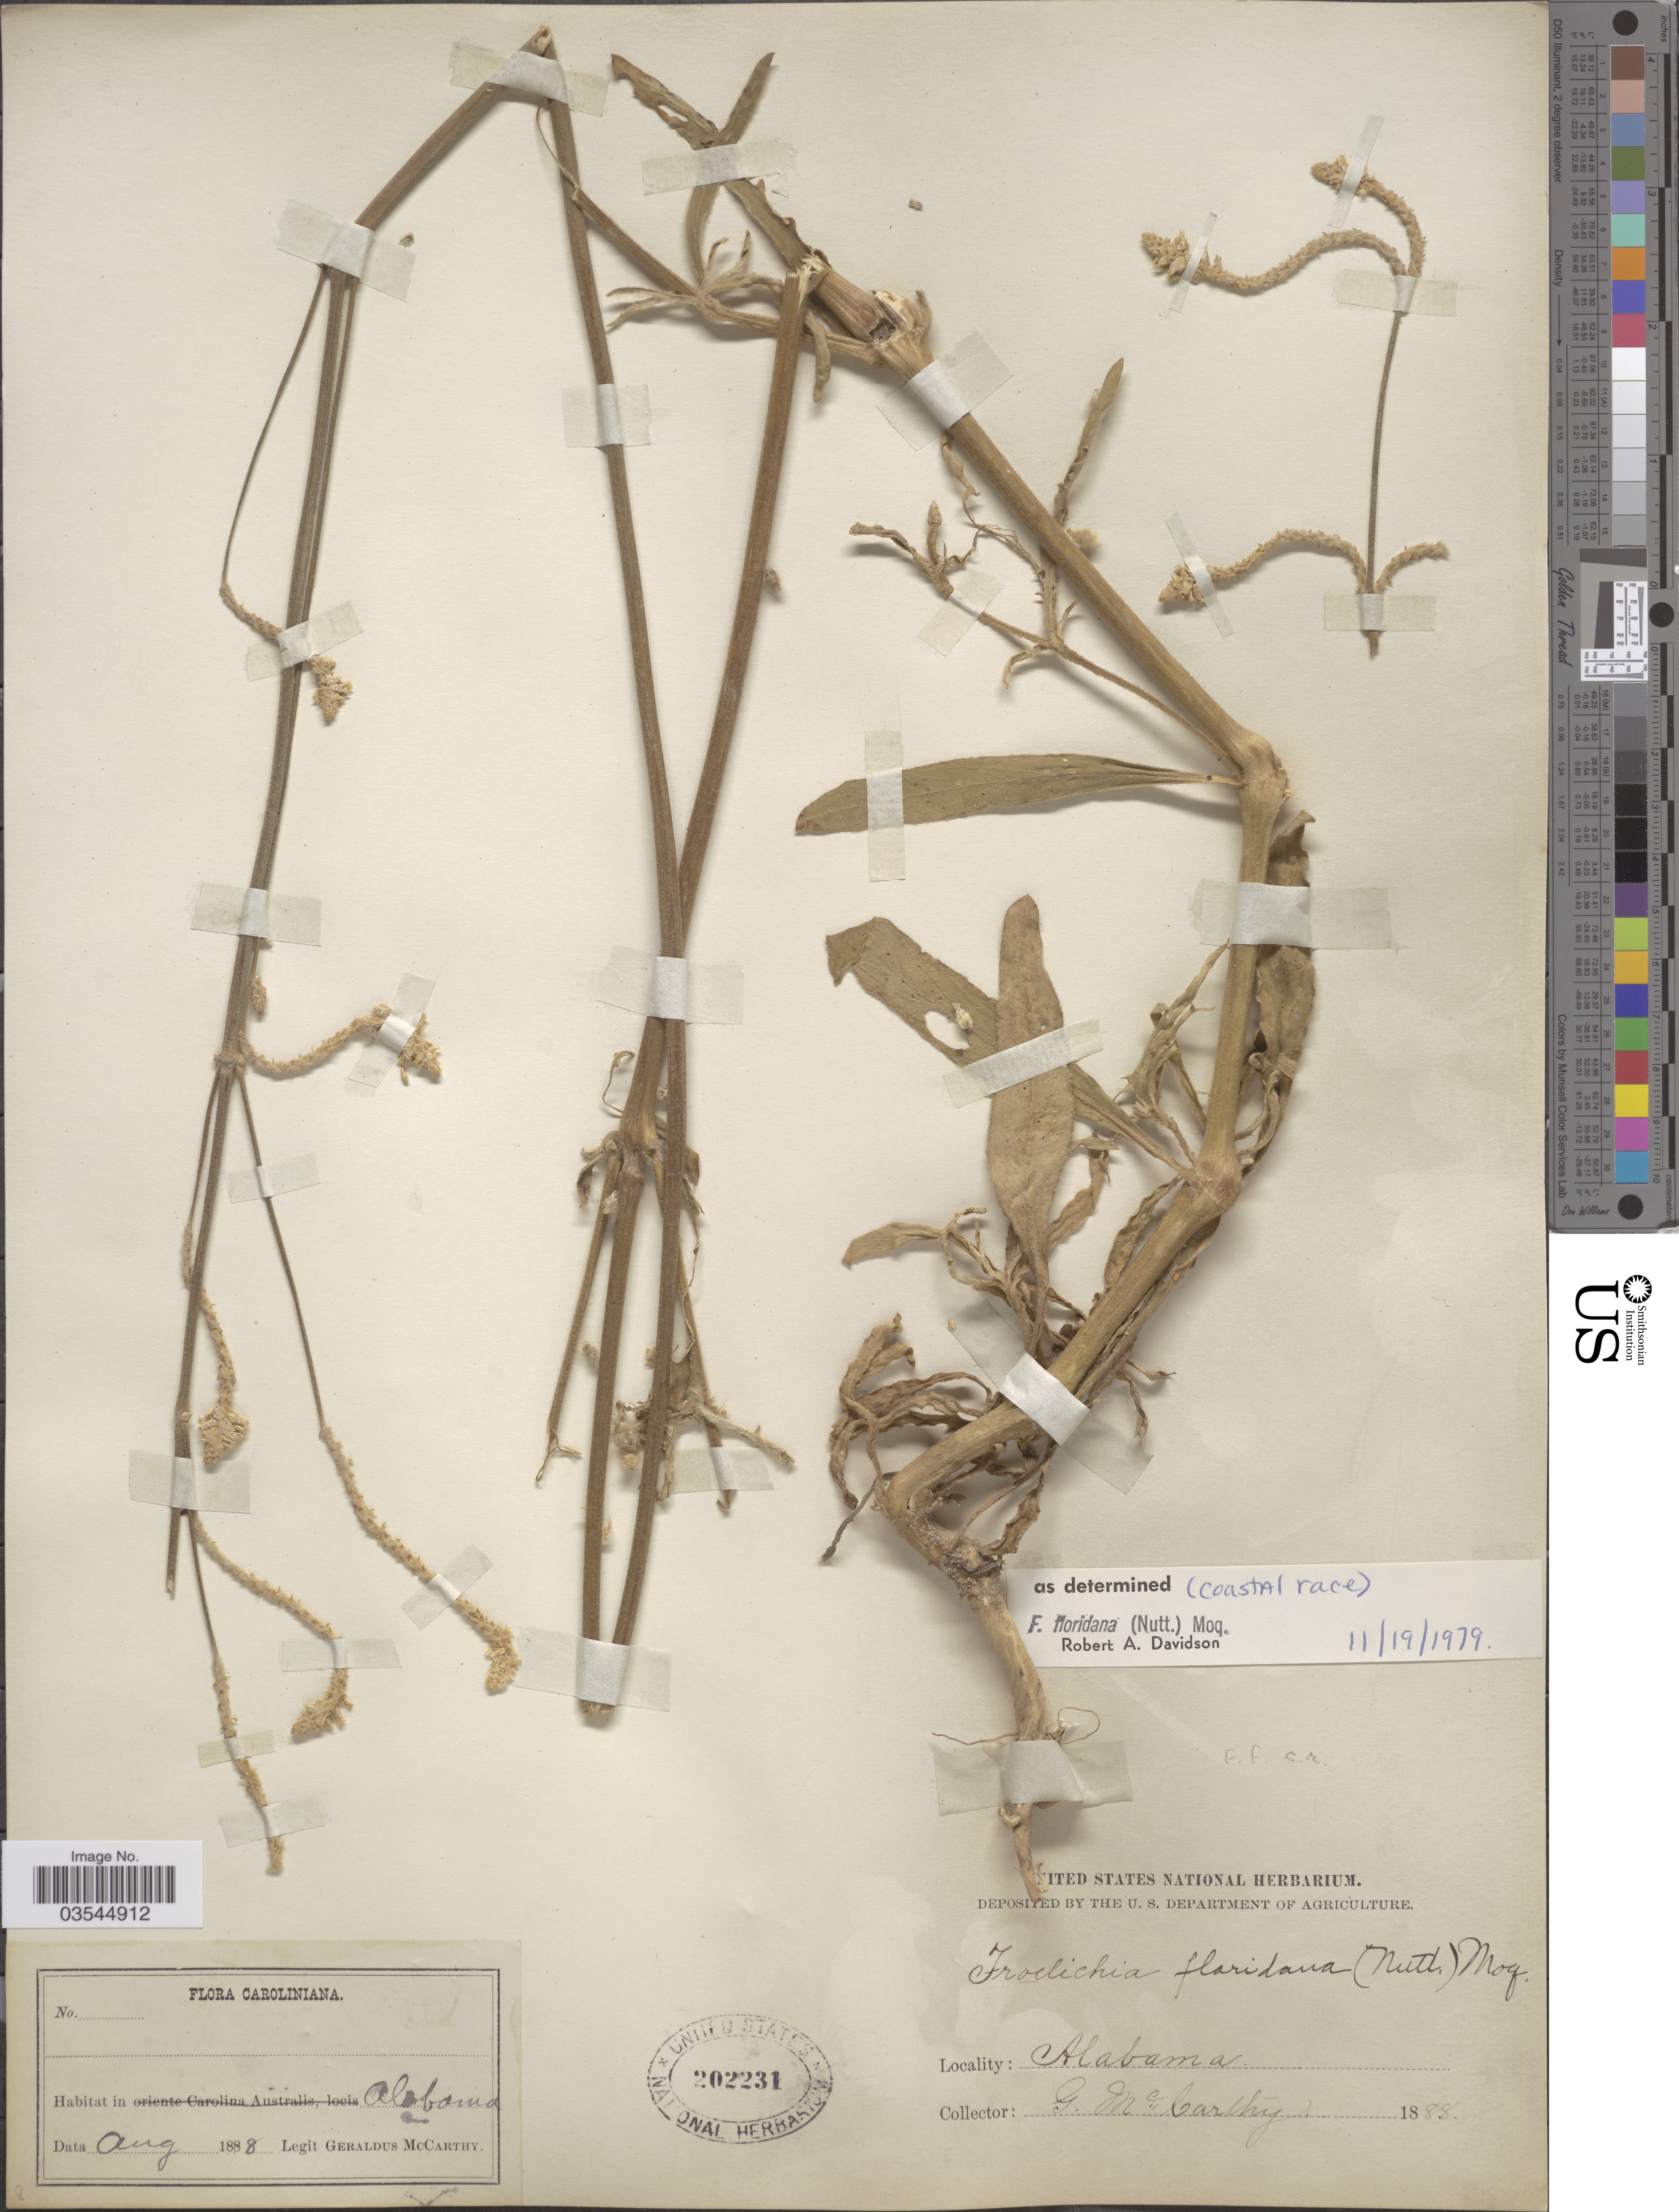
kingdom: Plantae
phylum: Tracheophyta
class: Magnoliopsida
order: Caryophyllales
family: Amaranthaceae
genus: Froelichia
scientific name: Froelichia floridana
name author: (Nutt.) Moq.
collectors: M. McCarthy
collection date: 1888-08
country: United States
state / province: Alabama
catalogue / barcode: US 202231